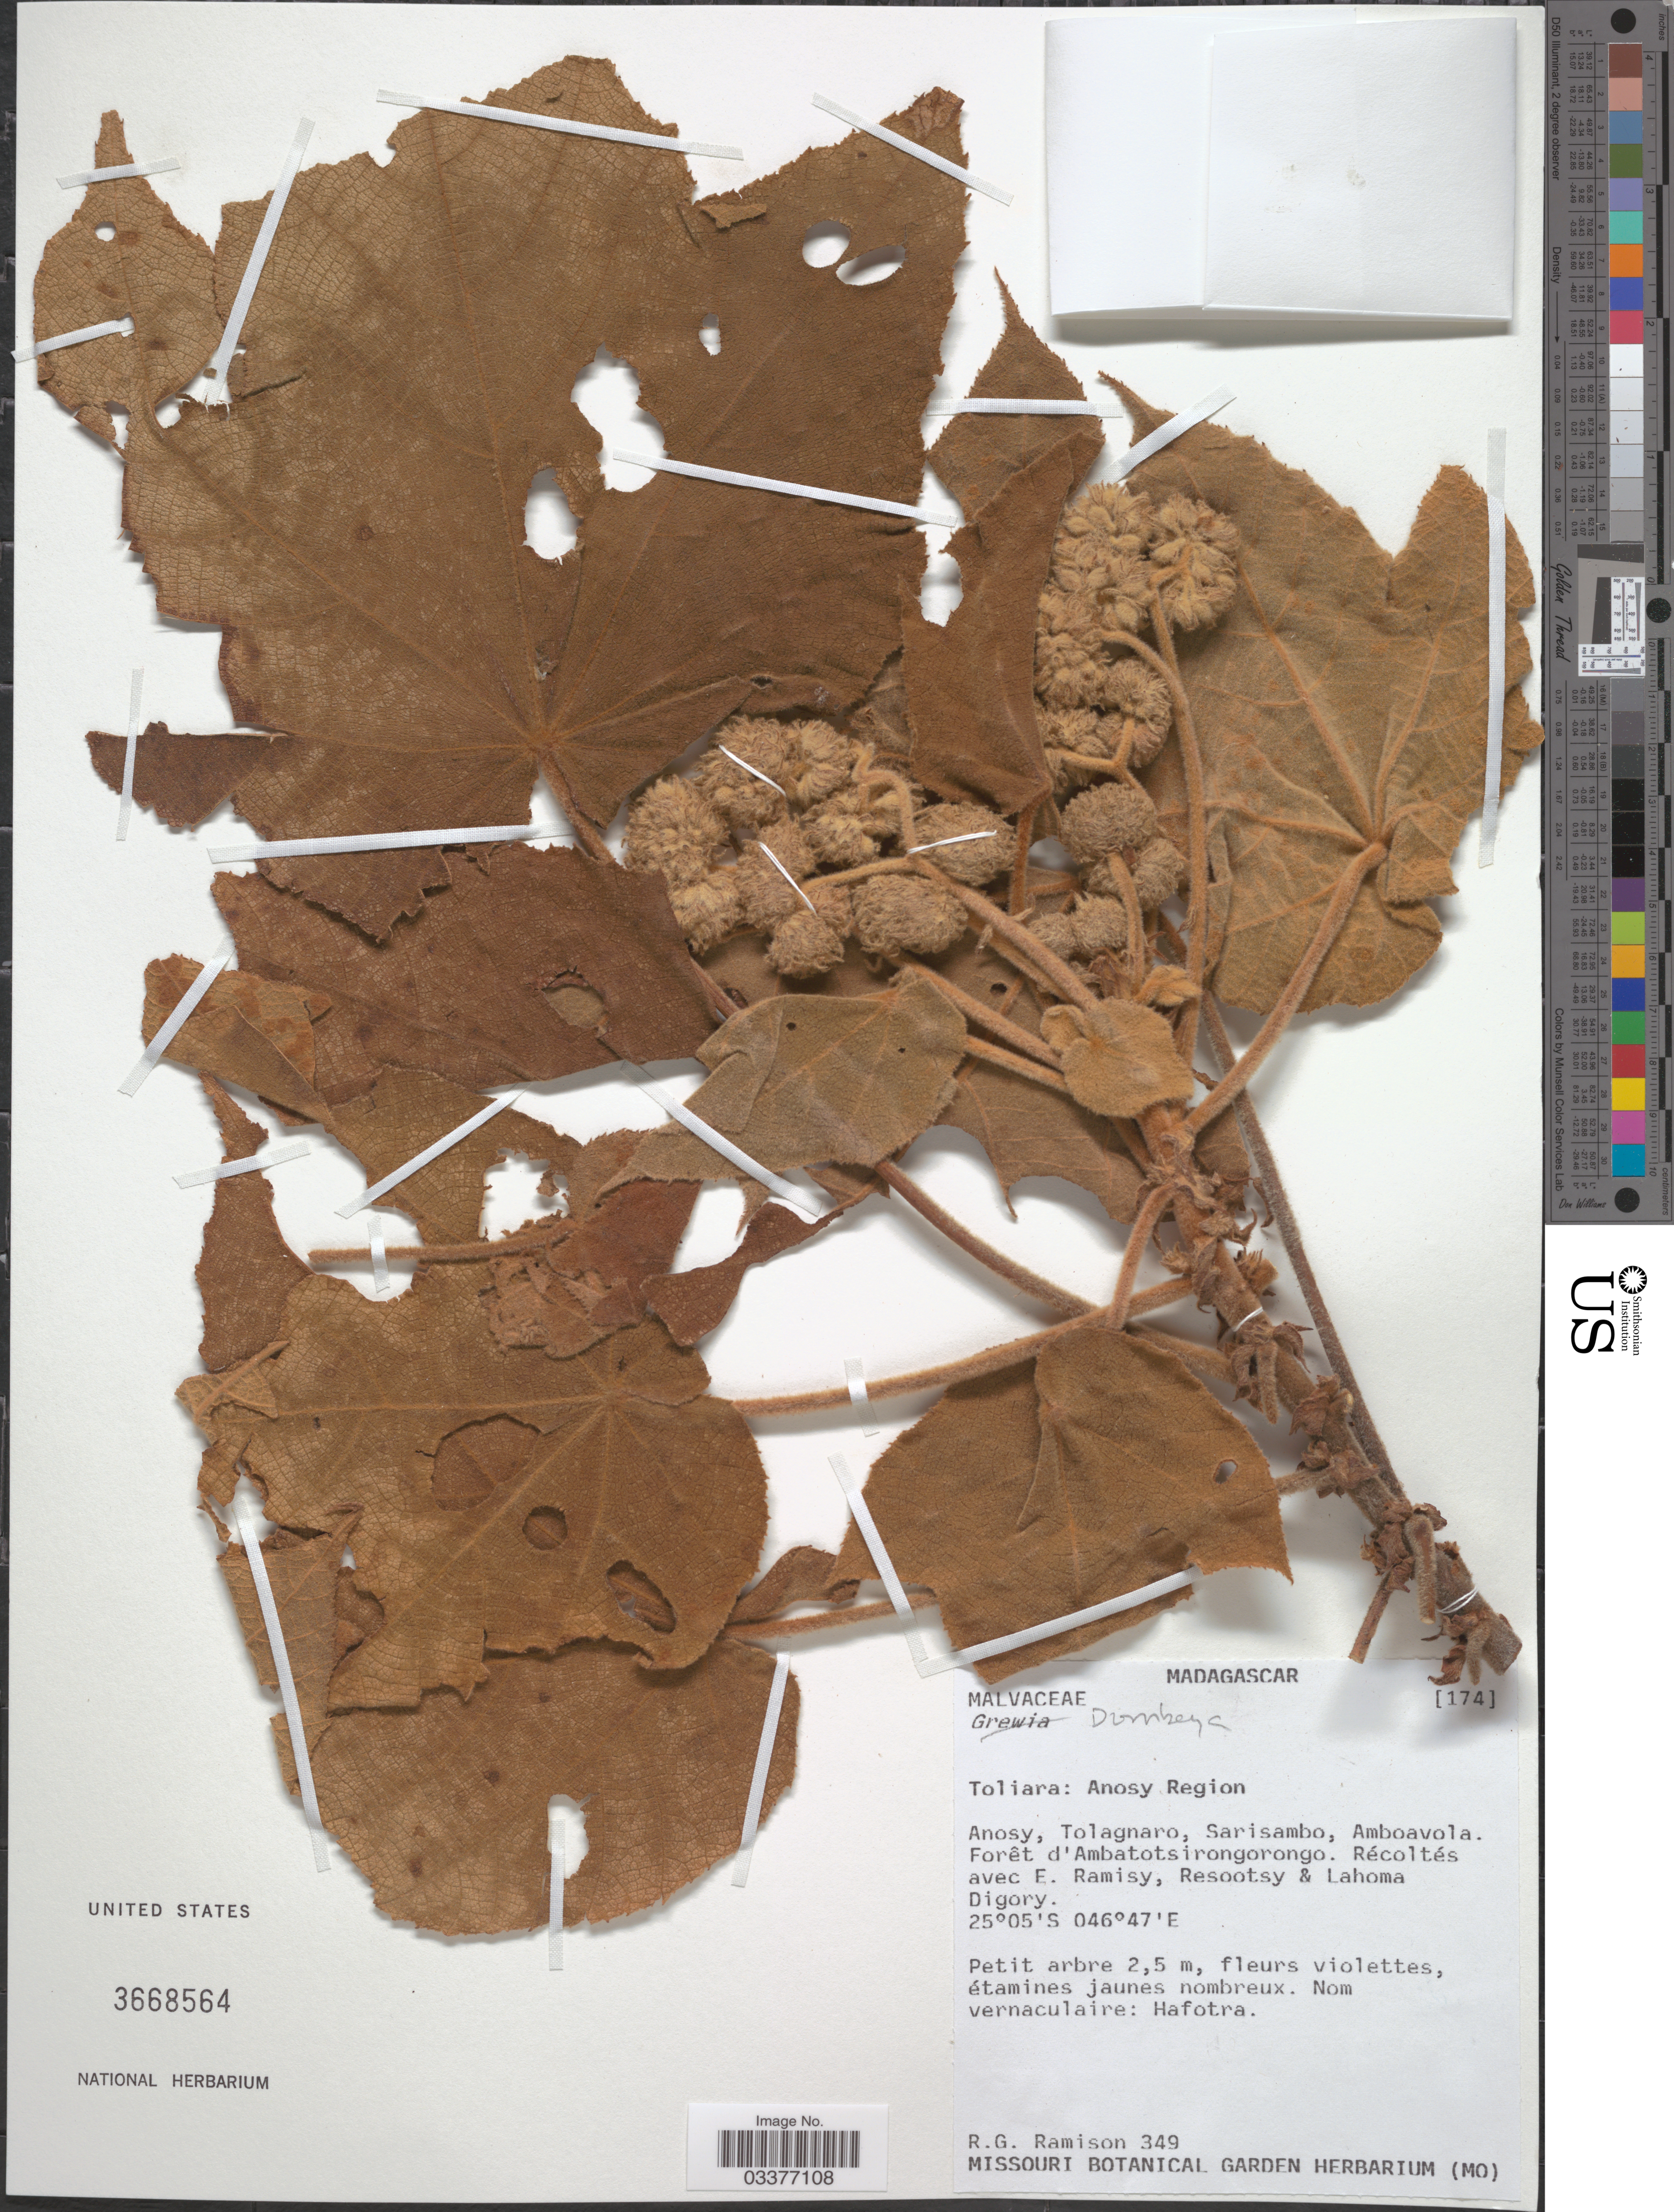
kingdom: Plantae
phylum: Tracheophyta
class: Magnoliopsida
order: Malvales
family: Malvaceae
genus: Dombeya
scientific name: Dombeya mollis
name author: Hook.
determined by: Jourdain-Fievet, L.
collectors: R. Ramison, E. Ramisy, R. Digory & L. Digory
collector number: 349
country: Madagascar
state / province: Anosy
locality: Anosy Region. Anosy, Tolagnaro, Sarisambo, Amboavola. Forêt d'Ambatotsirongorongo.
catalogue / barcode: US 3668564